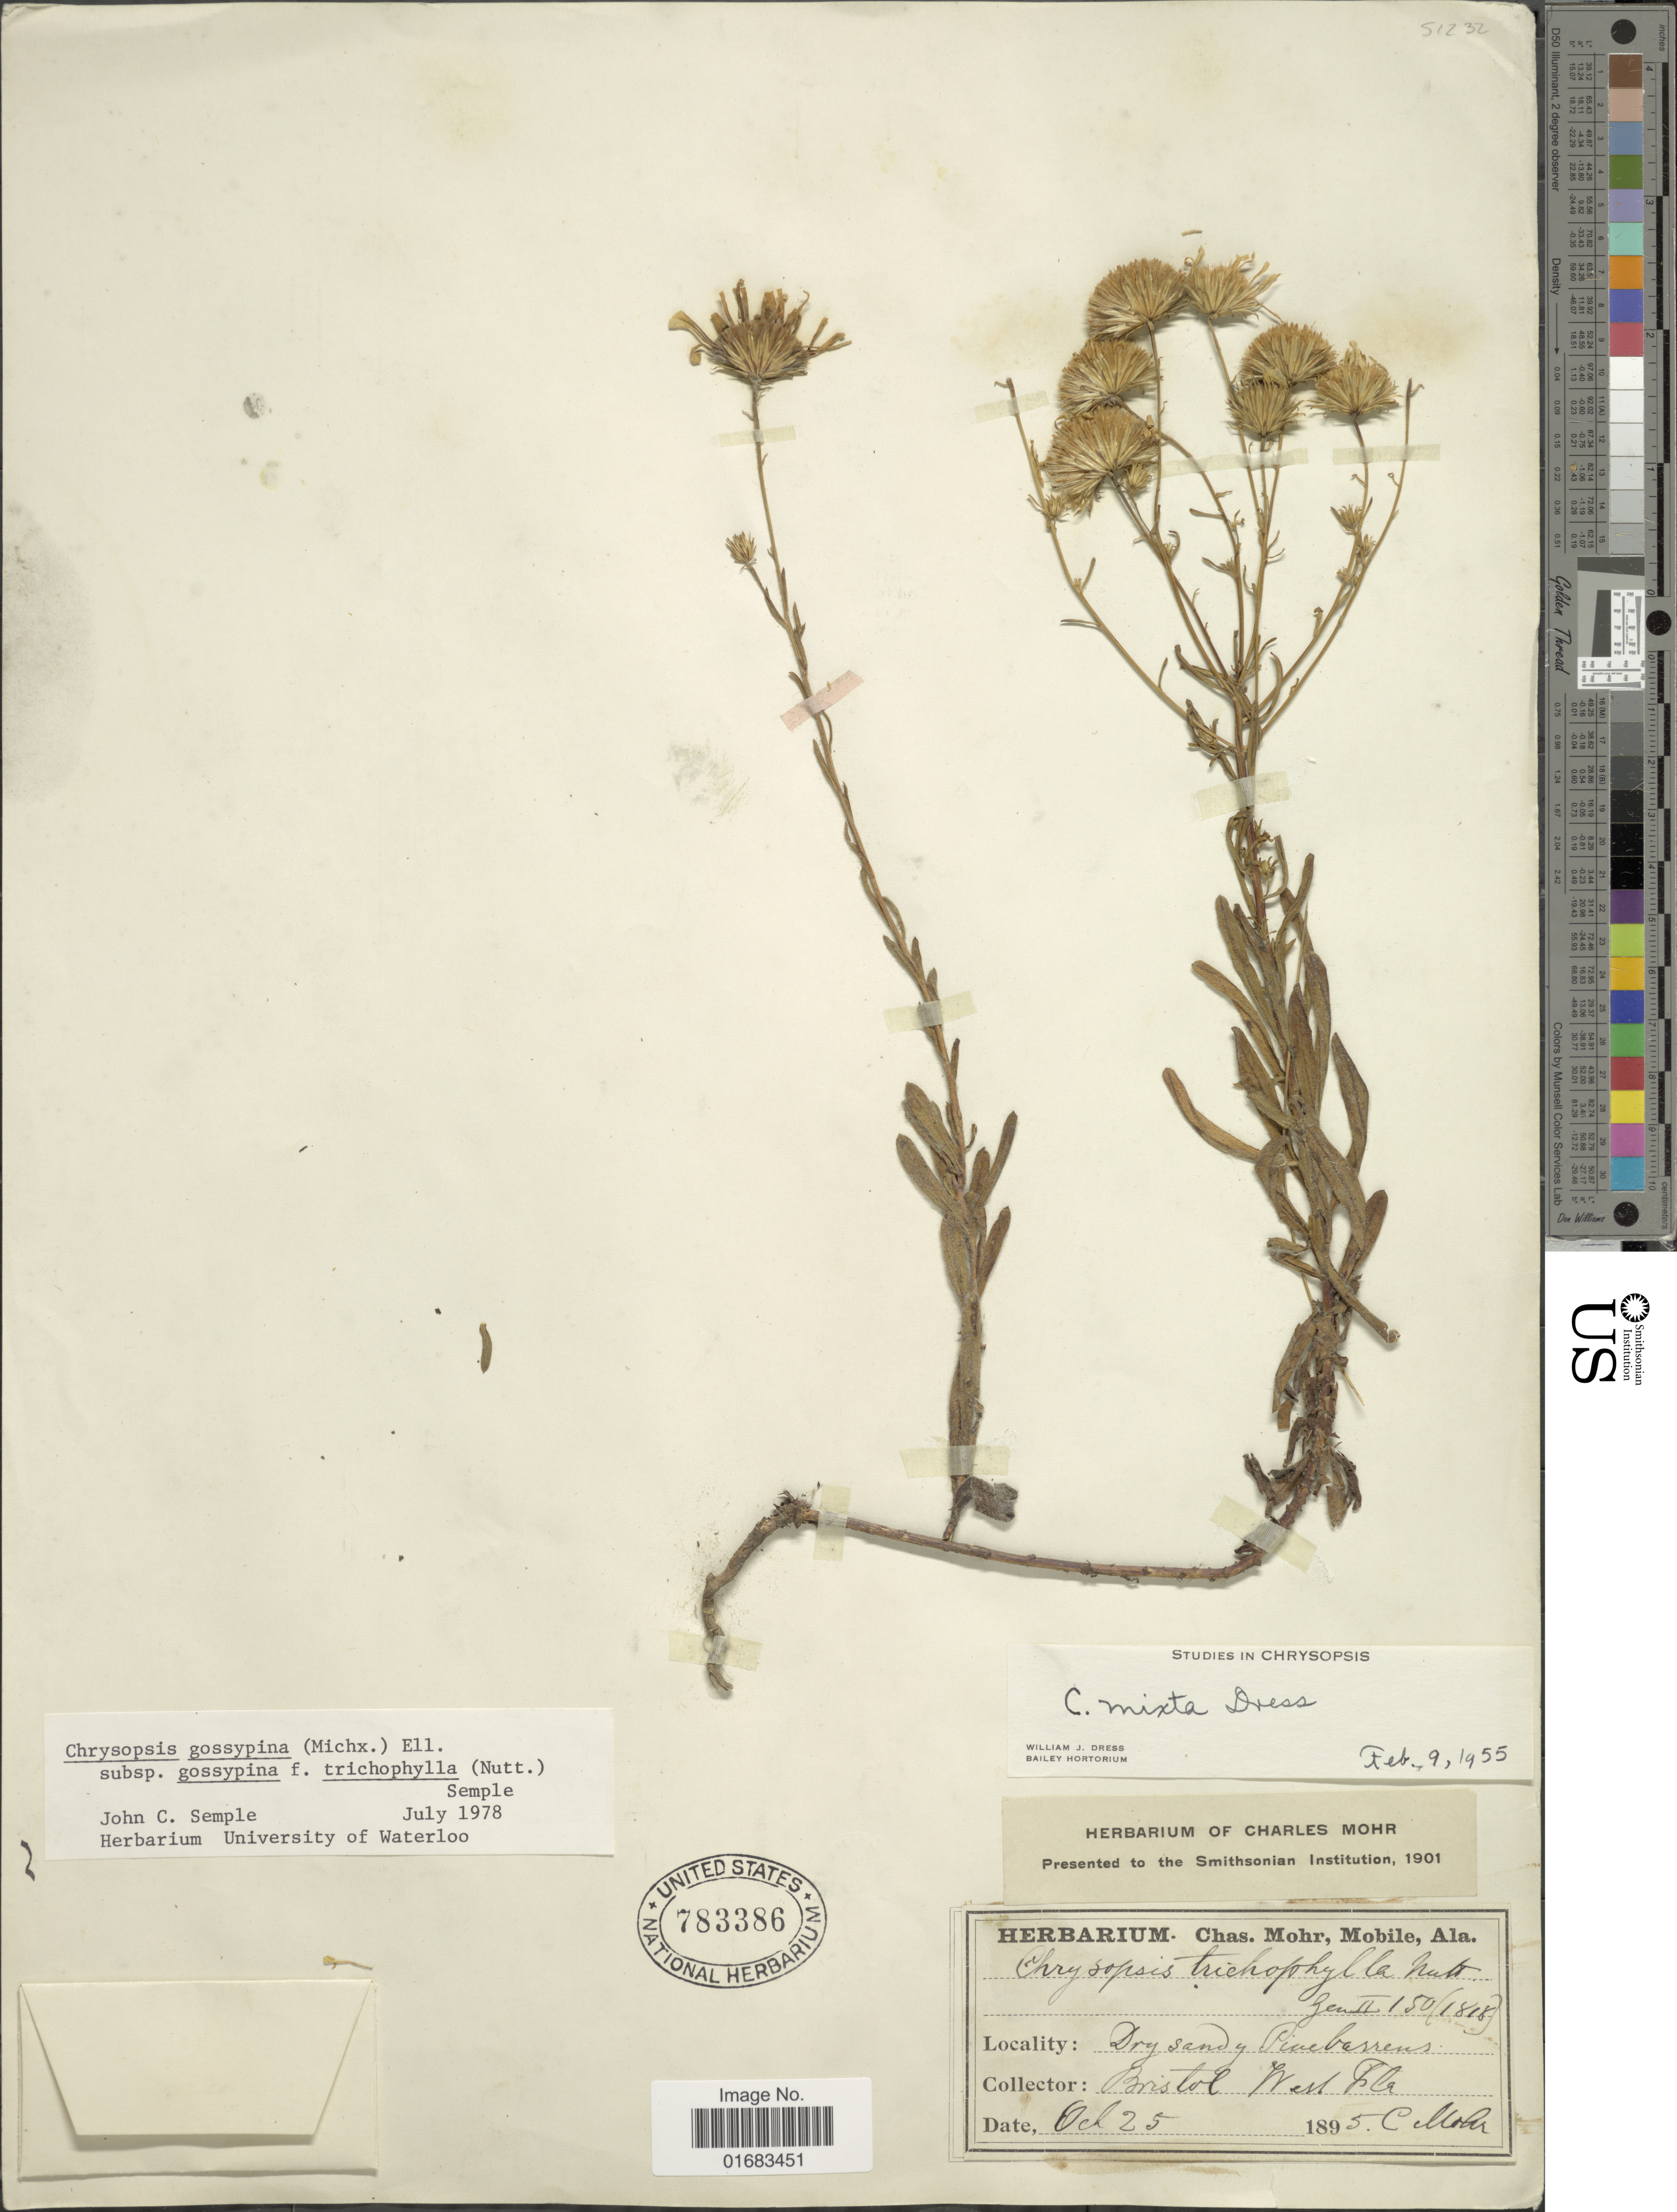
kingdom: Plantae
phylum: Tracheophyta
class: Magnoliopsida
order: Asterales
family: Asteraceae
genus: Chrysopsis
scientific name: Chrysopsis gossypina f. trichophylla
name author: (Nutt.) Semple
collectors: C. T. Mohr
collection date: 1895-10-25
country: United States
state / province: Florida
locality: Bristol West Florida.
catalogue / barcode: US 783386